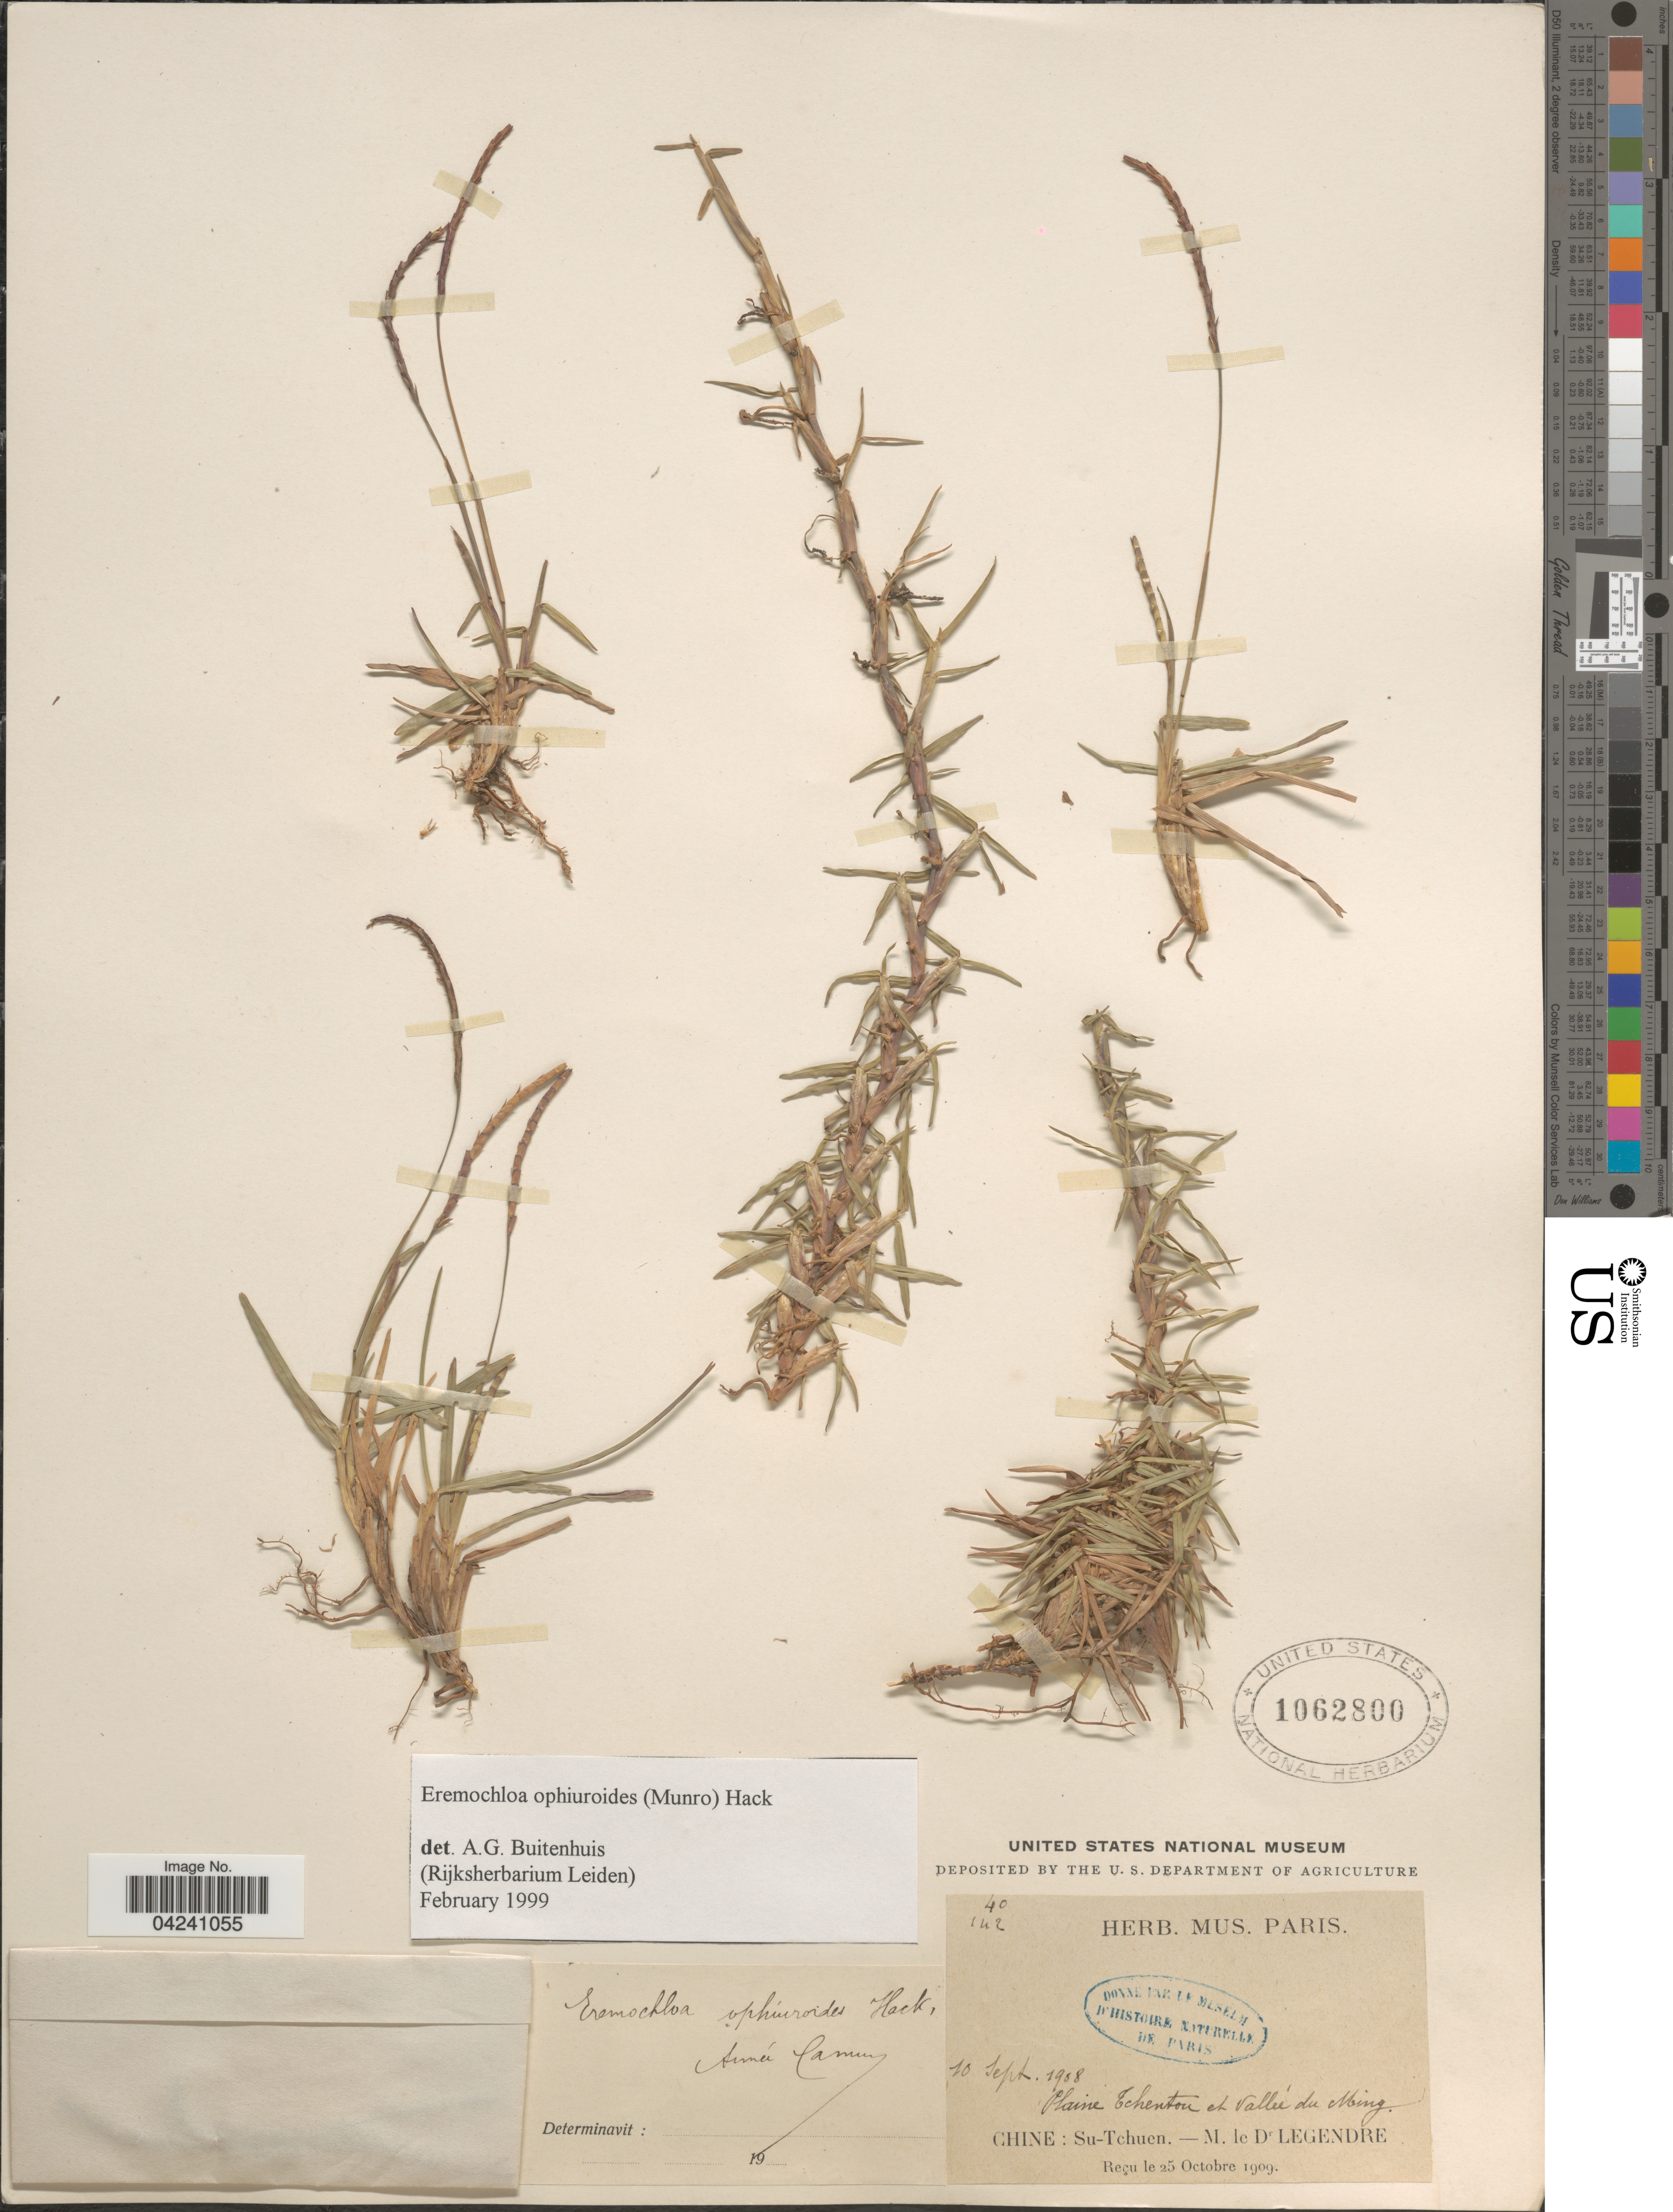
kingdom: Plantae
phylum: Tracheophyta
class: Liliopsida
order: Poales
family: Poaceae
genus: Eremochloa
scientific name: Eremochloa ophiuroides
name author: (Munro) Hack.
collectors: Legendre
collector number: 40/142?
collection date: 1908-09-10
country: China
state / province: Sichuan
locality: Plaine Tchentou et Vallée du Ming. Su-Tchuen.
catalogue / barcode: US 1062800